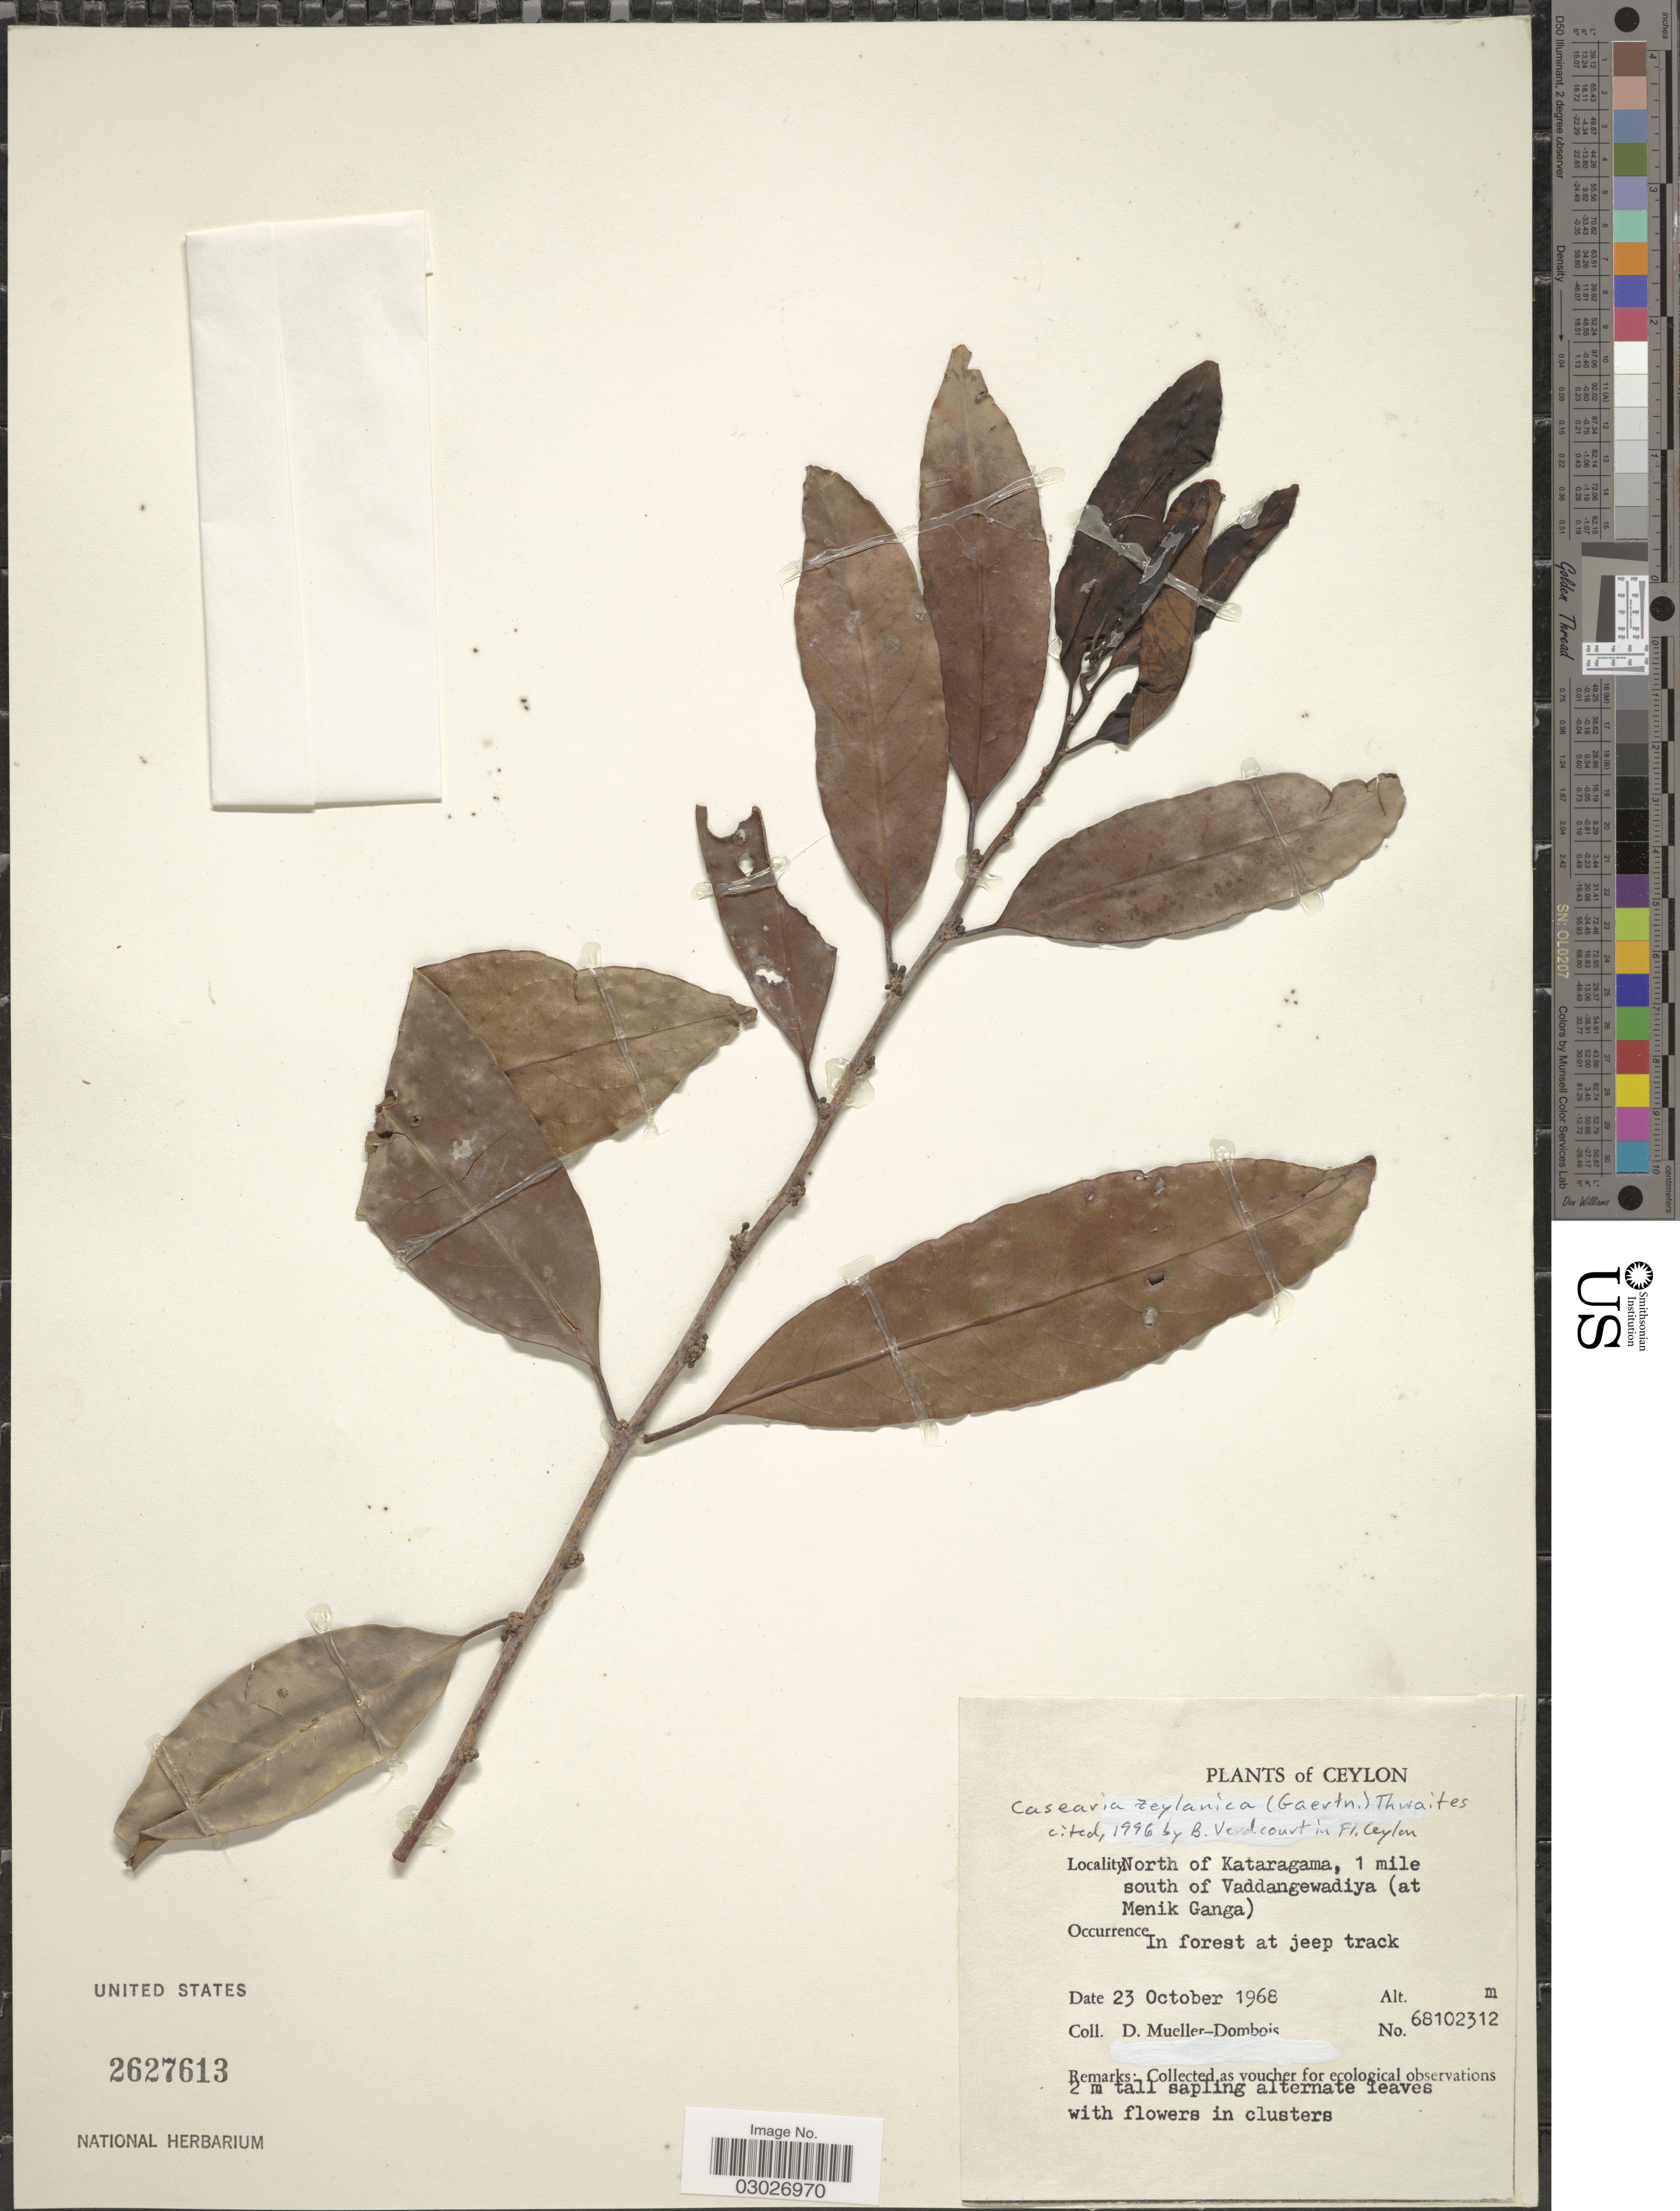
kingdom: Plantae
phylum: Tracheophyta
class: Magnoliopsida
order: Malpighiales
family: Salicaceae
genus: Casearia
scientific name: Casearia zeylanica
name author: Thwaites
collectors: D. Mueller-Dombois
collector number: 68102312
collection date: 1968-10-23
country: Sri Lanka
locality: Ceylon. North of Kataragama, 1 mile south of Vaddangewadiya (at Menik Ganga).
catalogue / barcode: US 2627613